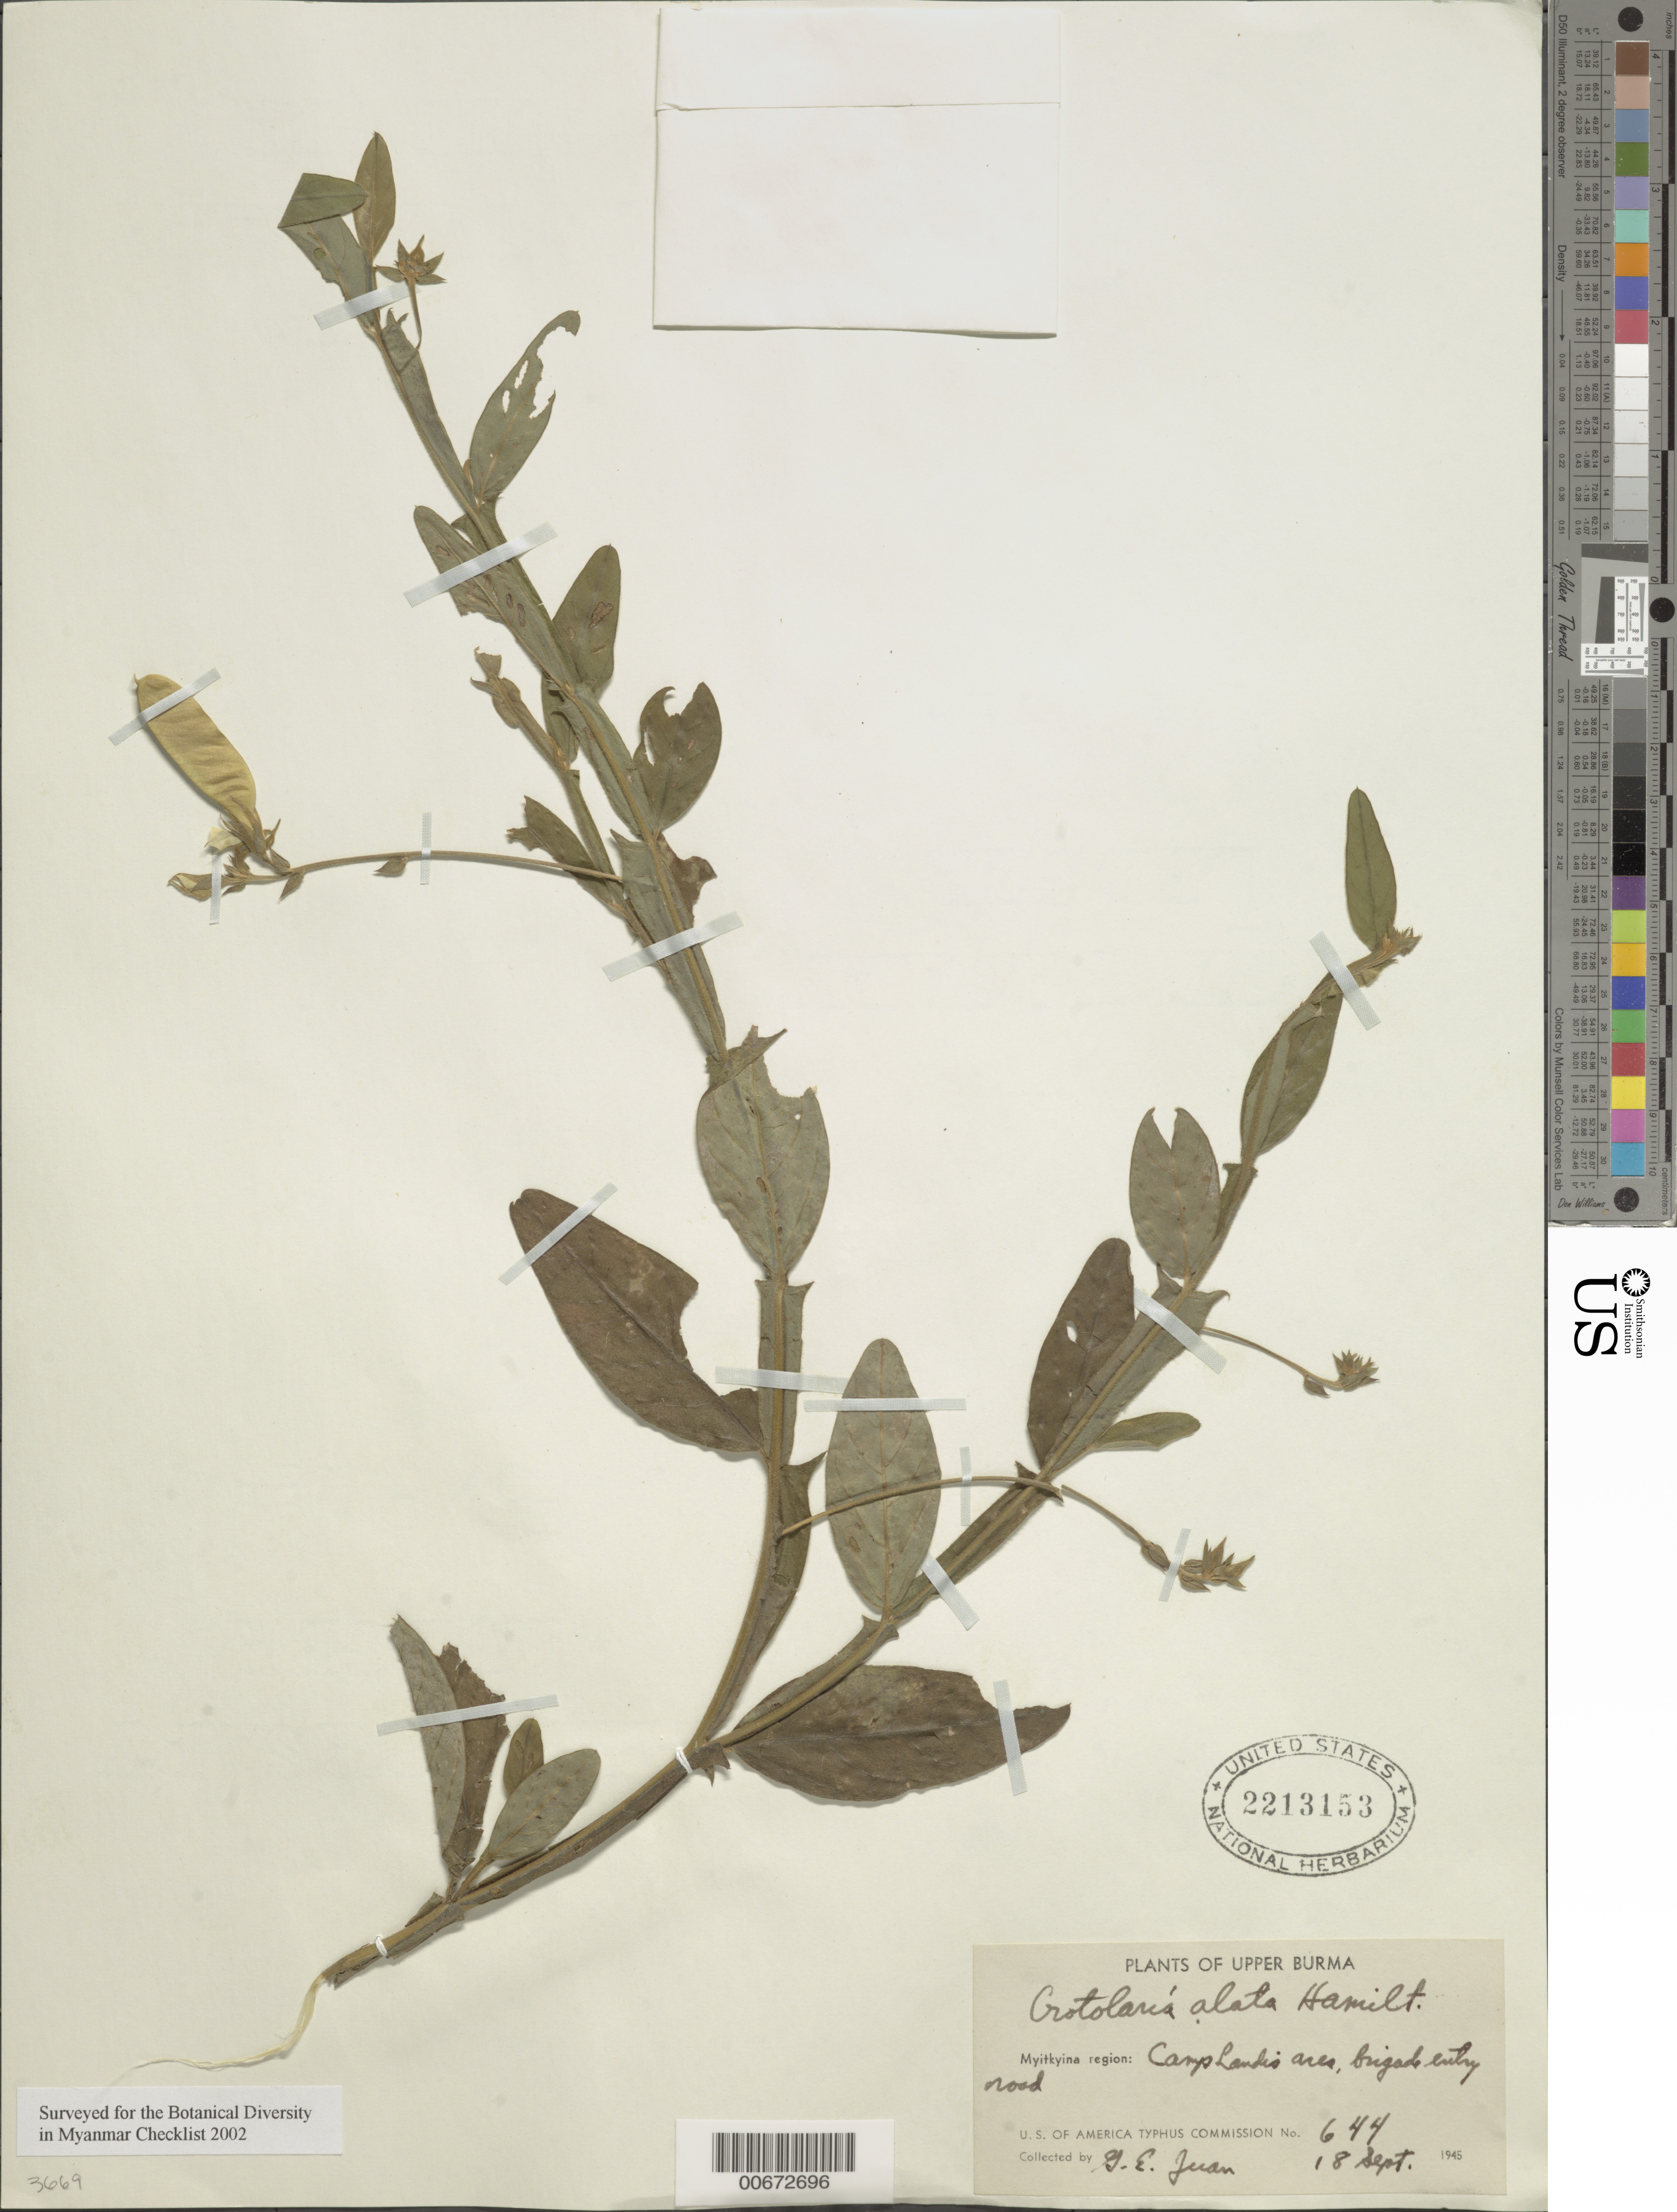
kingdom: Plantae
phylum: Tracheophyta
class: Magnoliopsida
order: Fabales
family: Fabaceae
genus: Crotalaria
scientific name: Crotalaria alata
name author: Buch.-Ham. ex D. Don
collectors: G. Juan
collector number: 644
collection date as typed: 18 Sep 1945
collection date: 1945-09-18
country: Myanmar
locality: Upper Burma, Myitkyina region, Camp Landis area, brigade entry road.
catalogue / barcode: US 2213153